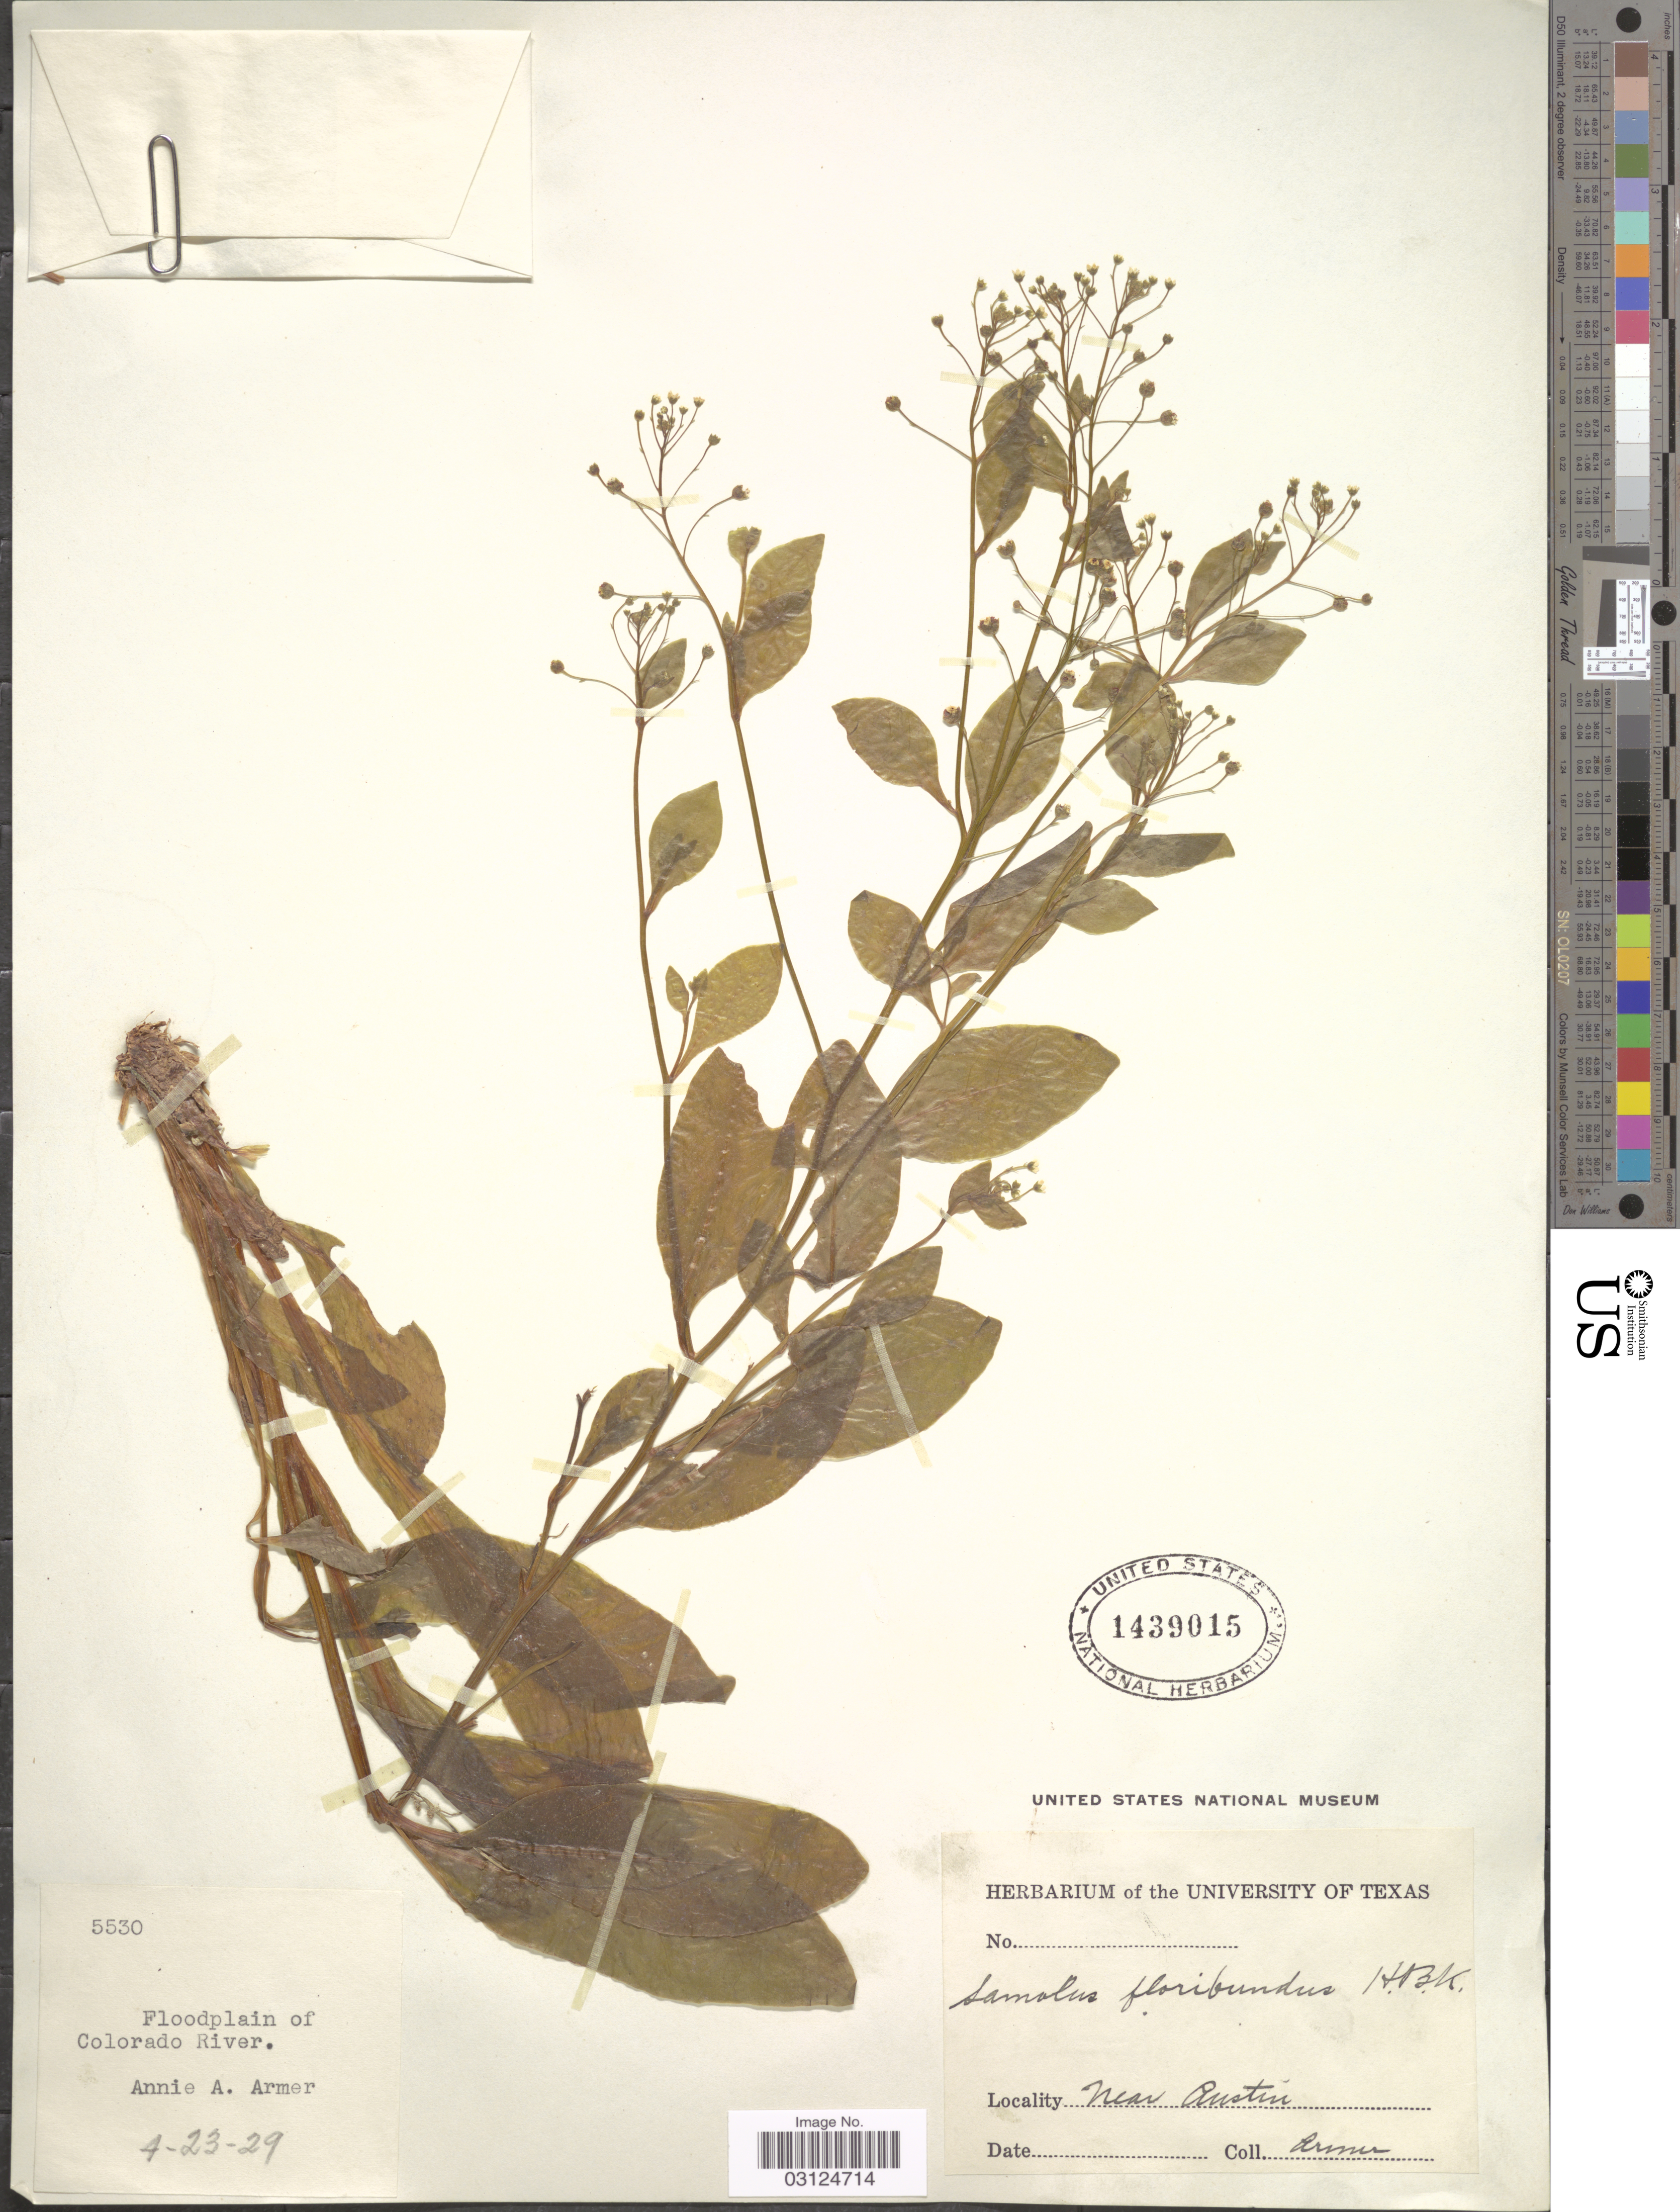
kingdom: Plantae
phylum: Tracheophyta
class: Magnoliopsida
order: Ericales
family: Primulaceae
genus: Samolus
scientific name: Samolus parviflorus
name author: Raf.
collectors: A. Armer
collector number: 5530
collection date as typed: Transcribed d/m/y: 23/4/29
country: United States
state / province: Texas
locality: Floodplain of Colorado River. Near Austin.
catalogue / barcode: US 1439015